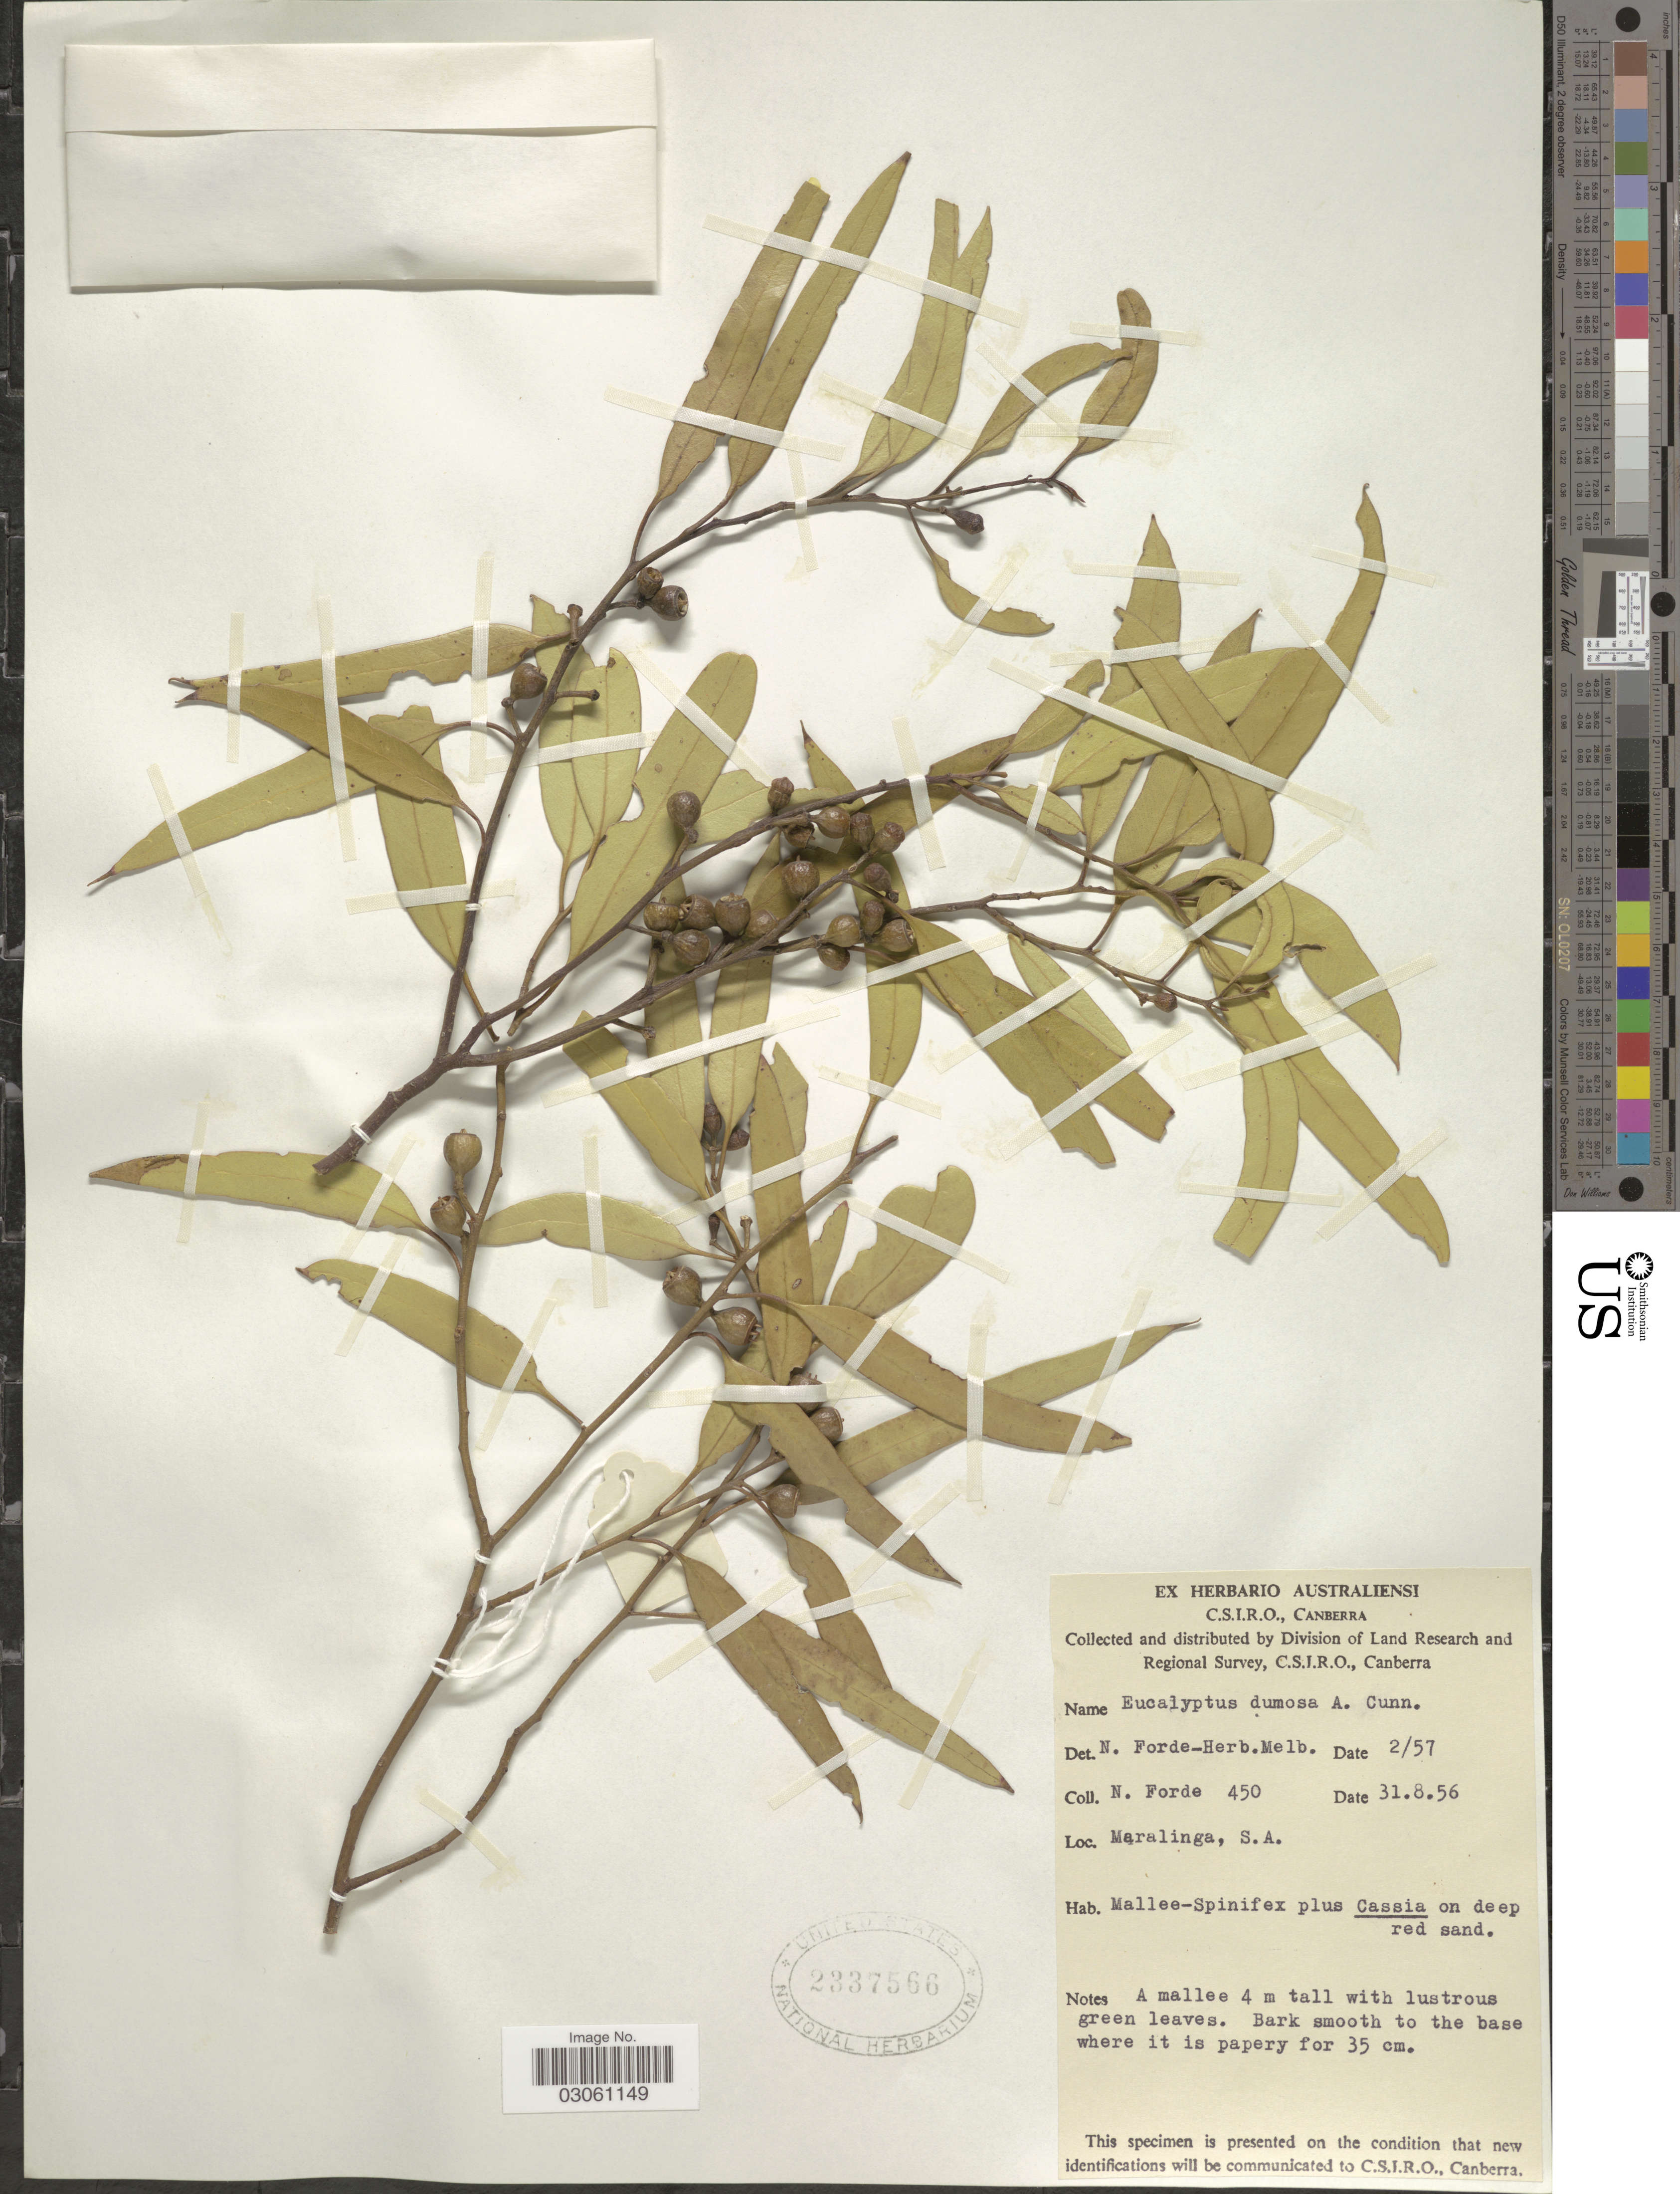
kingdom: Plantae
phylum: Tracheophyta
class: Magnoliopsida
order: Myrtales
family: Myrtaceae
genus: Eucalyptus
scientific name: Eucalyptus dumosa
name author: A. Cunn. ex Oxley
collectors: N. Forde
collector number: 450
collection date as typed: Transcribed d/m/y: 31/8/56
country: Australia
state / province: South Australia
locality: Maralinga, S.A.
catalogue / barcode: US 2337566